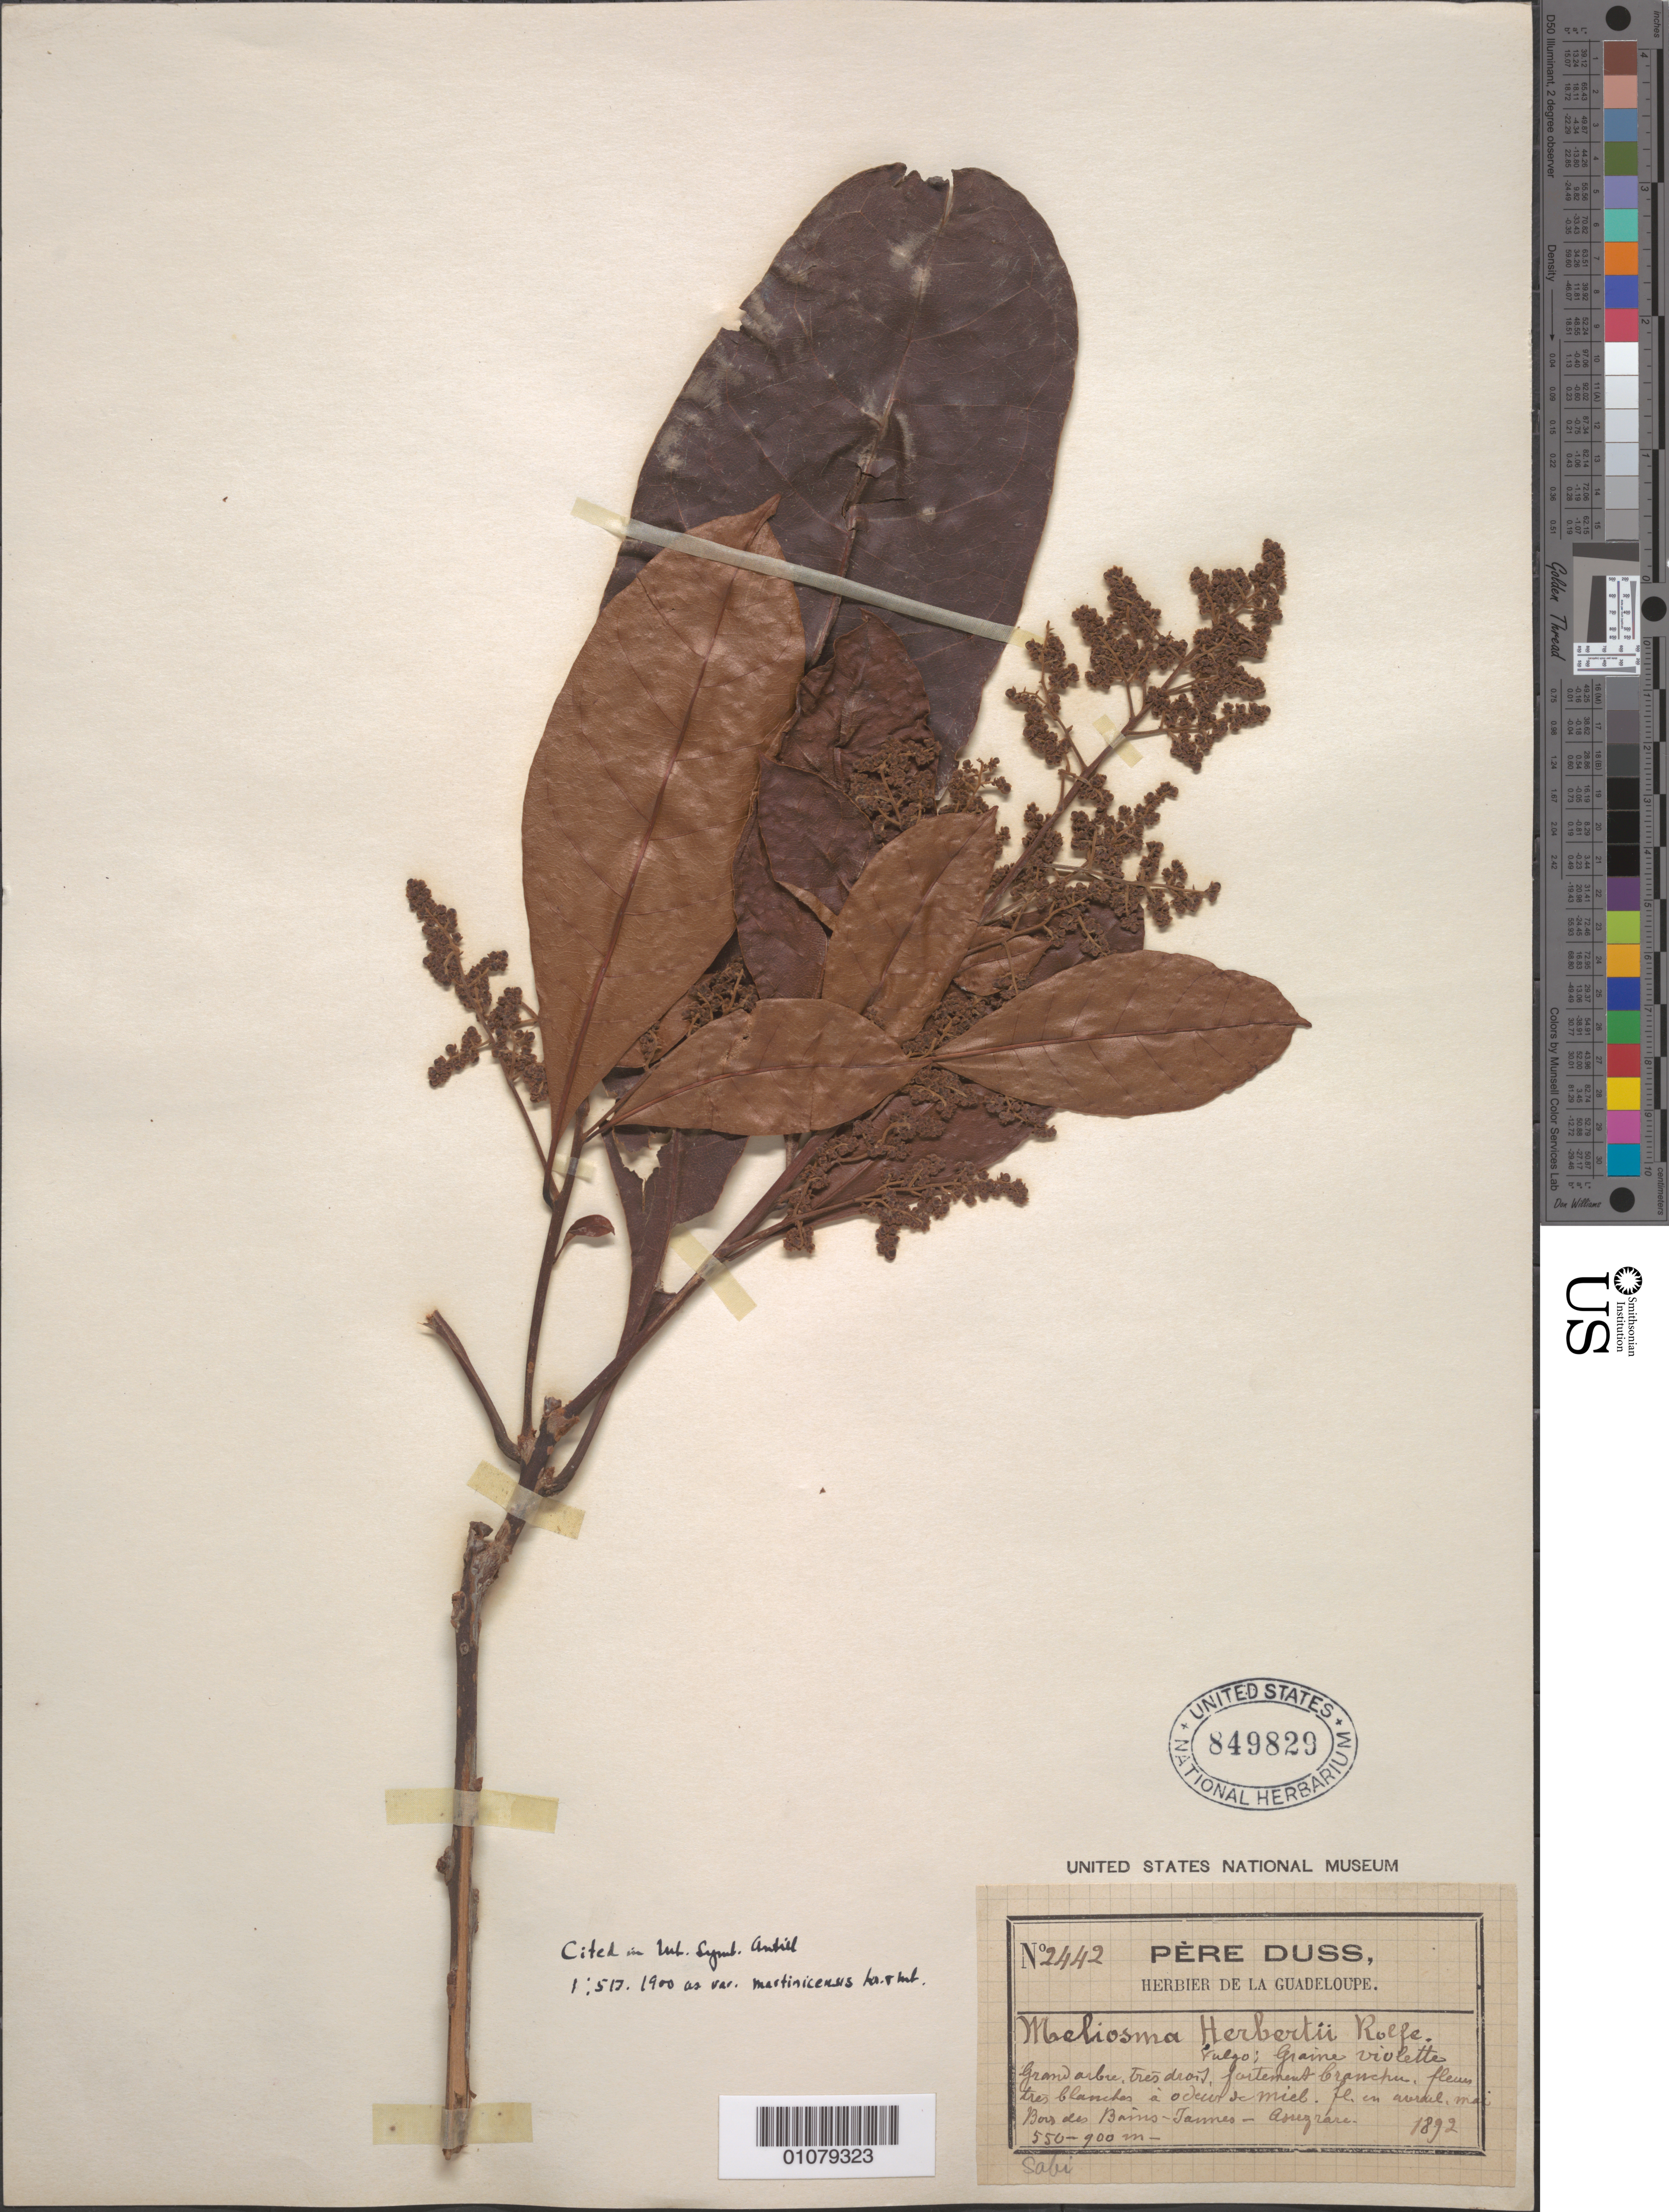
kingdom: Plantae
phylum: Tracheophyta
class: Magnoliopsida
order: Proteales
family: Sabiaceae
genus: Meliosma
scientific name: Meliosma herbertii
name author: Rolfe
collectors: Père Duss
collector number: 2442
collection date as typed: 1892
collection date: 1892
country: Guadeloupe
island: Basse Terre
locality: Bors des Bains-Jaune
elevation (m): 550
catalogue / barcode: US 849829